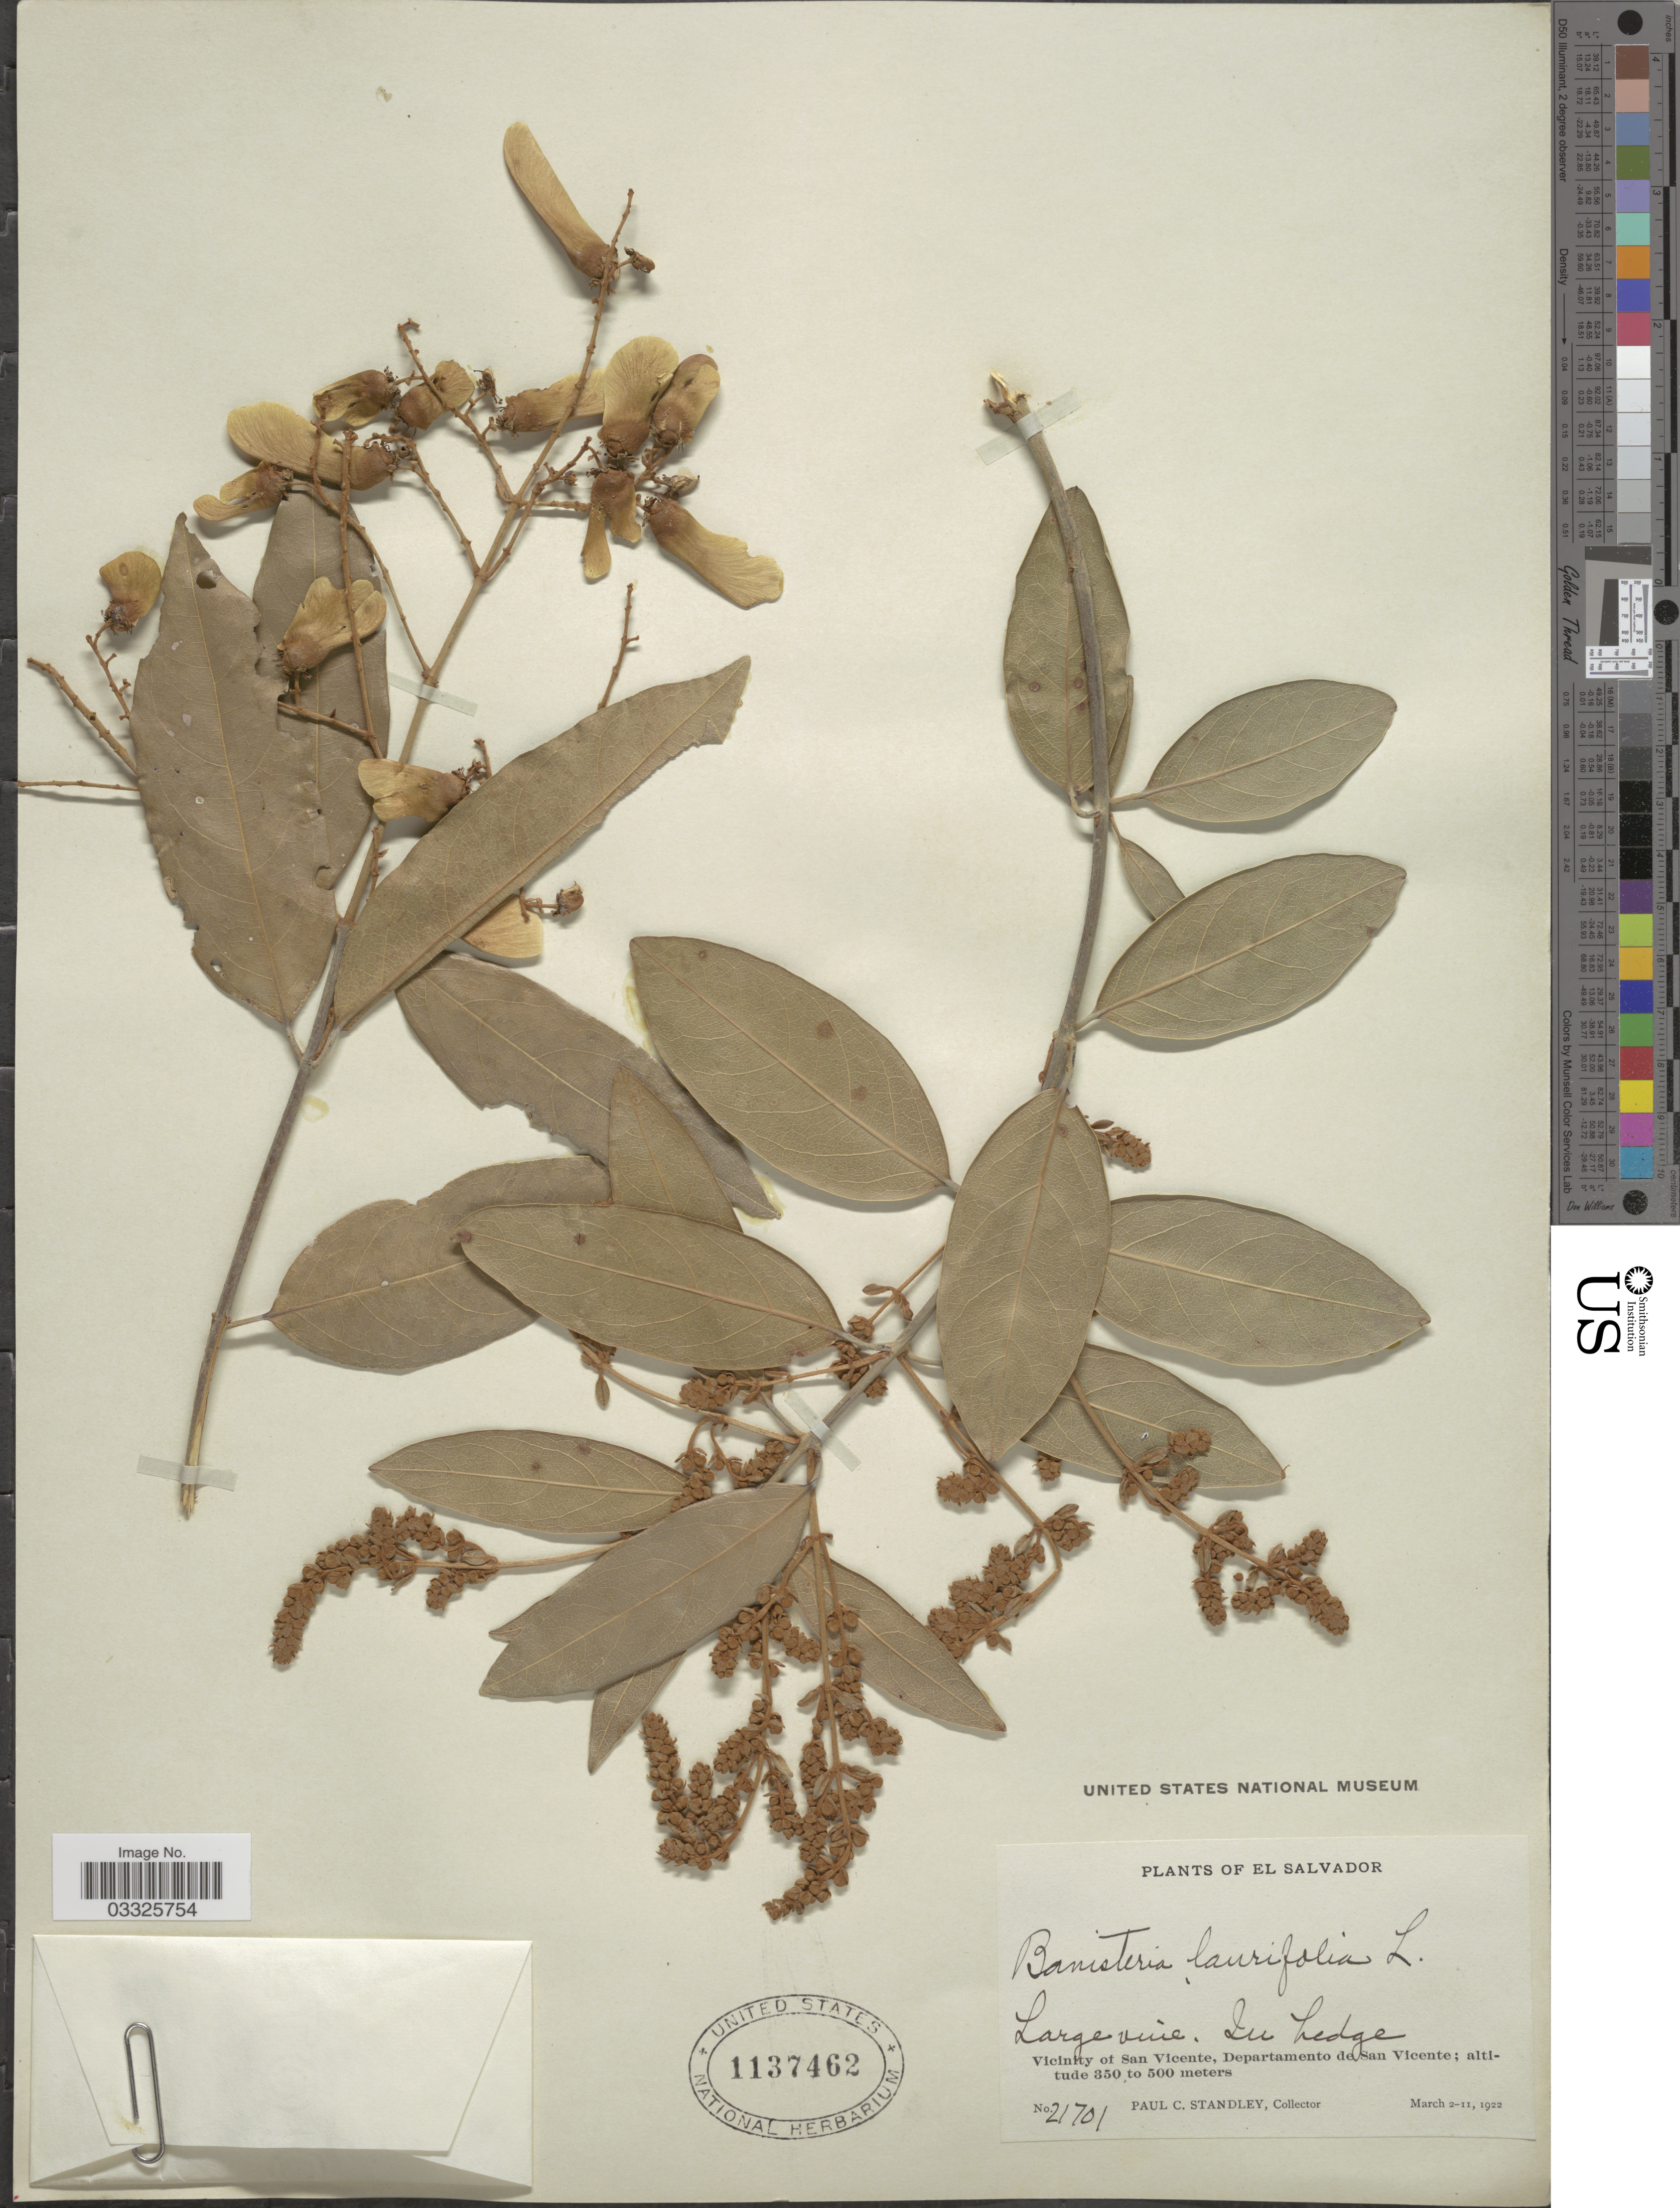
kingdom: Plantae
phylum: Tracheophyta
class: Magnoliopsida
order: Malpighiales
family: Malpighiaceae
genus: Heteropterys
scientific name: Heteropterys laurifolia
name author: (L.) A. Juss.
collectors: P. C. Standley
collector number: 21701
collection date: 1922-03-02/1922-03-11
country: El Salvador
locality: Vicinity of San Vicente, Departamento de San Vicente.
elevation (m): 350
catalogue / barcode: US 1137462